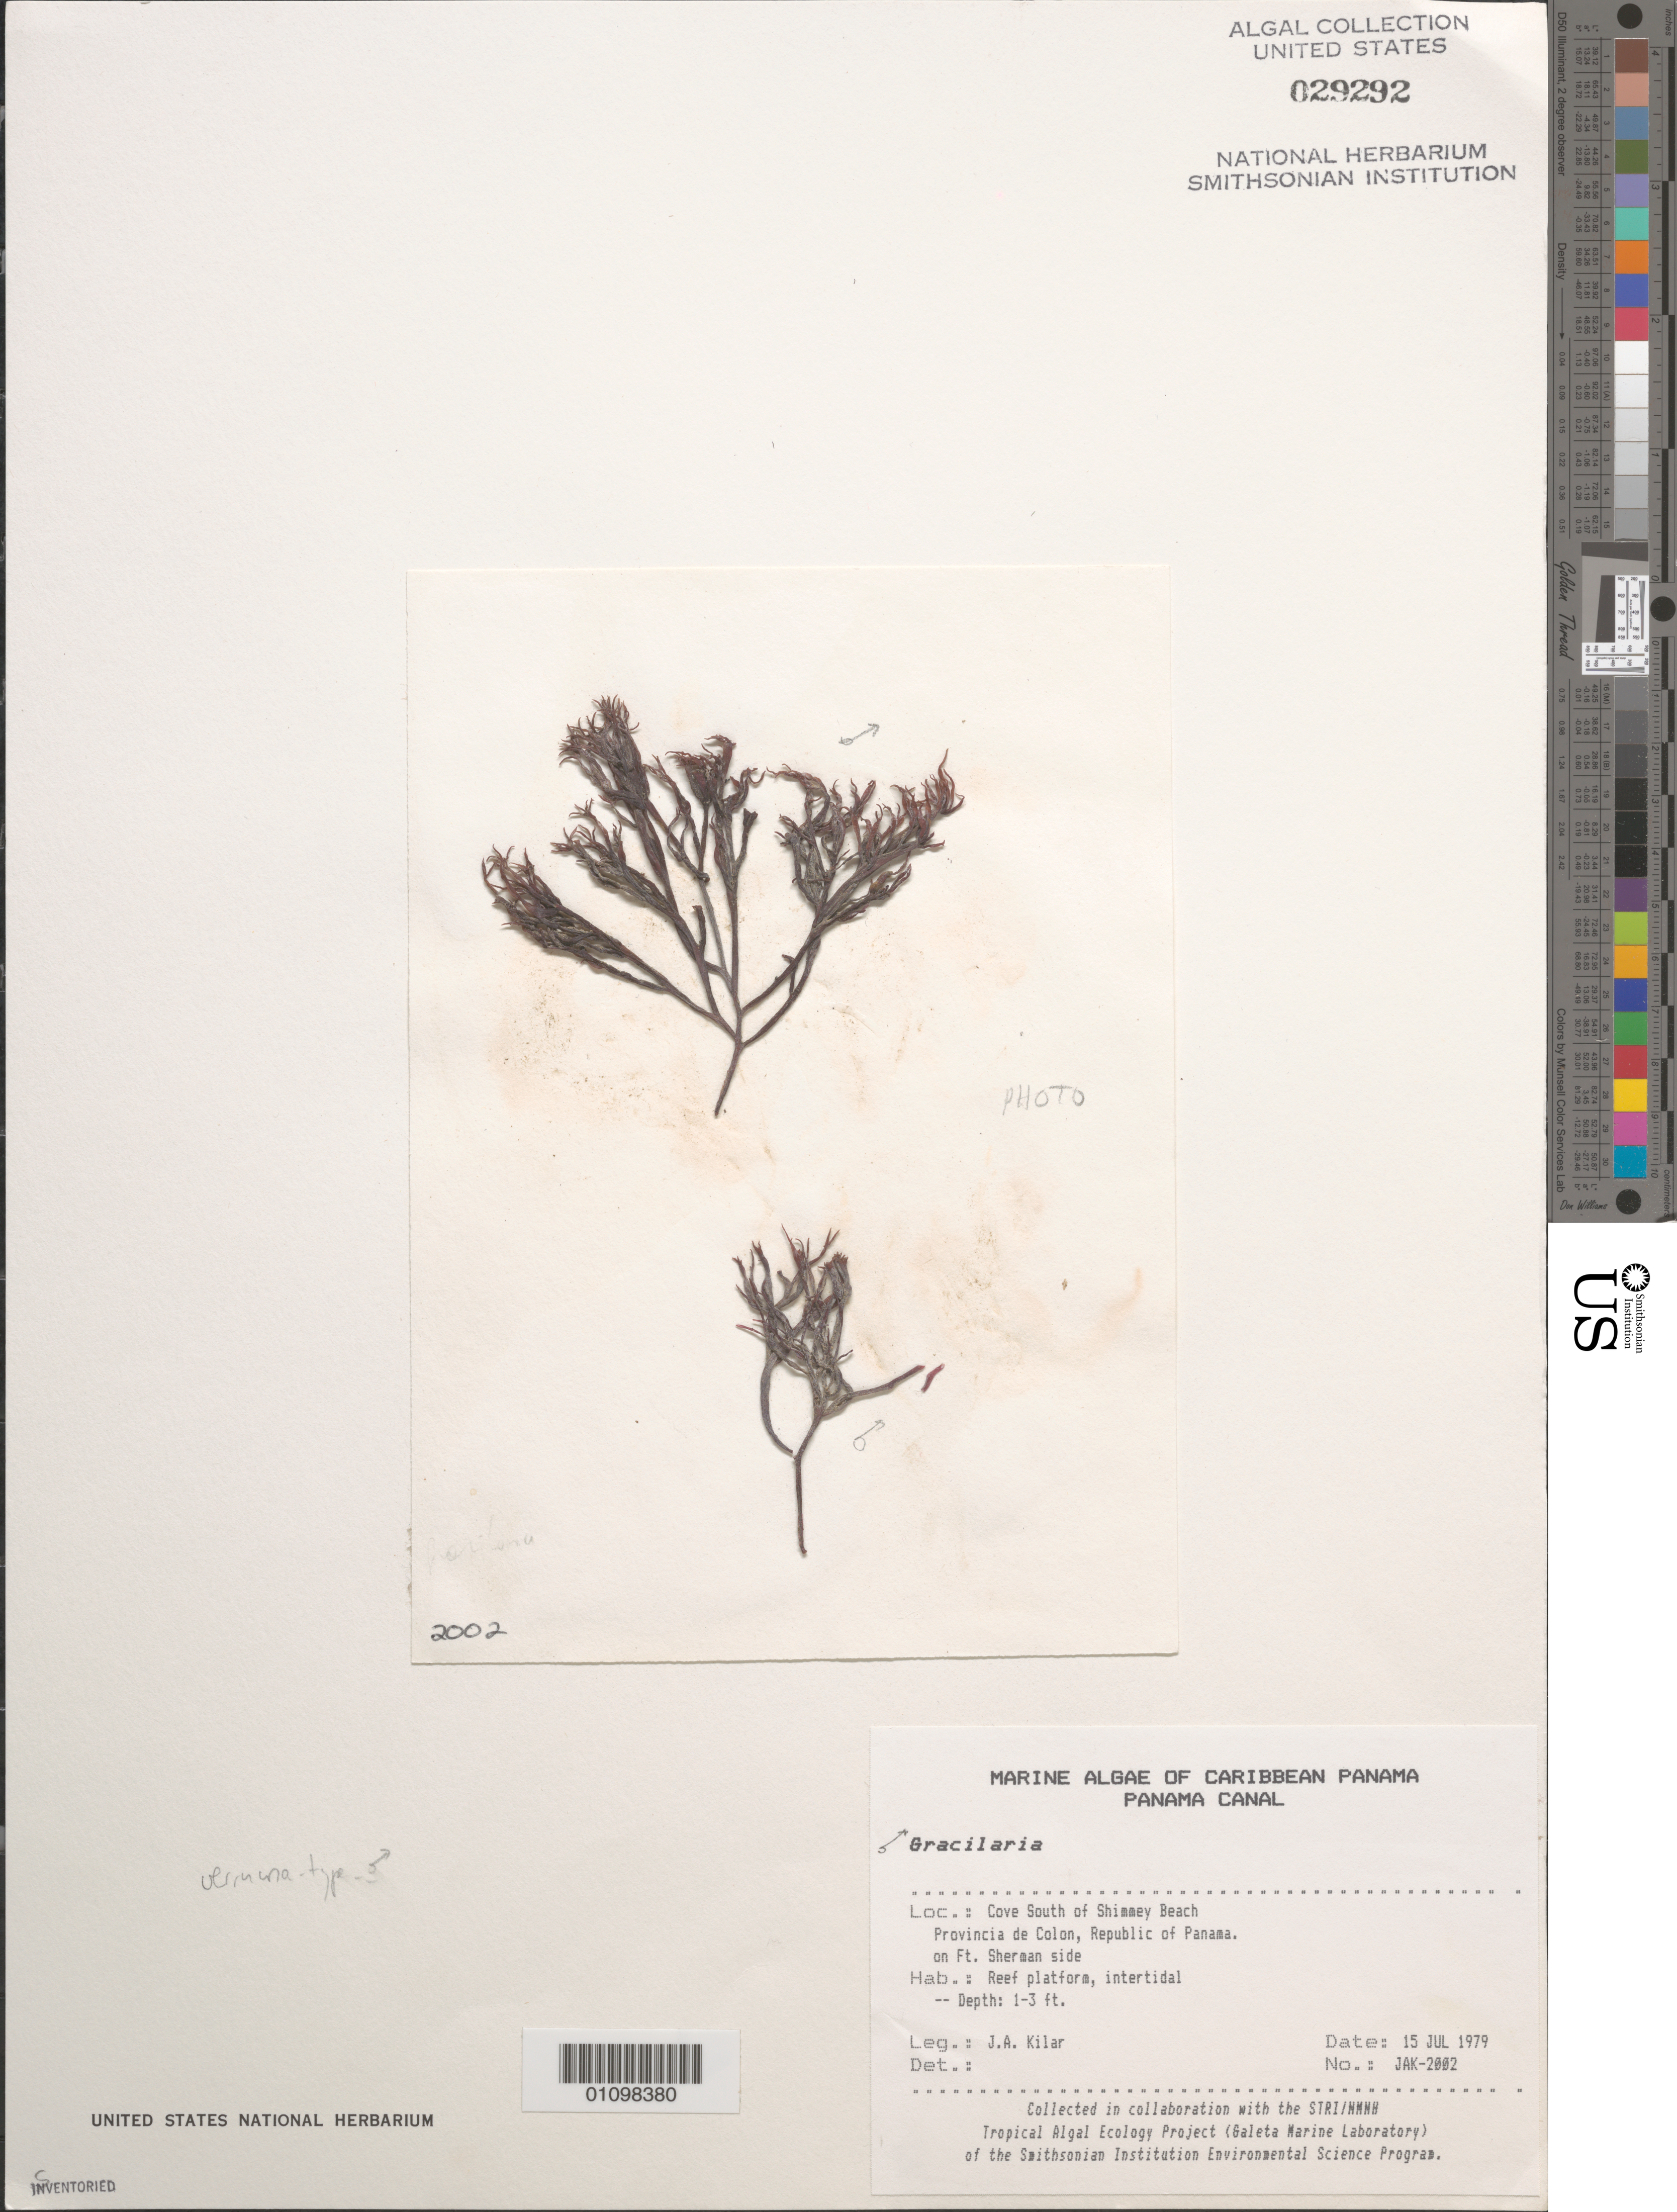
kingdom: Plantae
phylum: Rhodophyta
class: Florideophyceae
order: Gracilariales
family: Gracilariaceae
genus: Gracilaria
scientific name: Gracilaria sp.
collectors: J. A. Kilar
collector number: JAK-2002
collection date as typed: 15 Jul 1979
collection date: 1979-07-15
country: Panama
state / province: Colón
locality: Fort Sherman side of cove, south of Shimmey Beach, Panama Canal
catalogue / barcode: US 29292